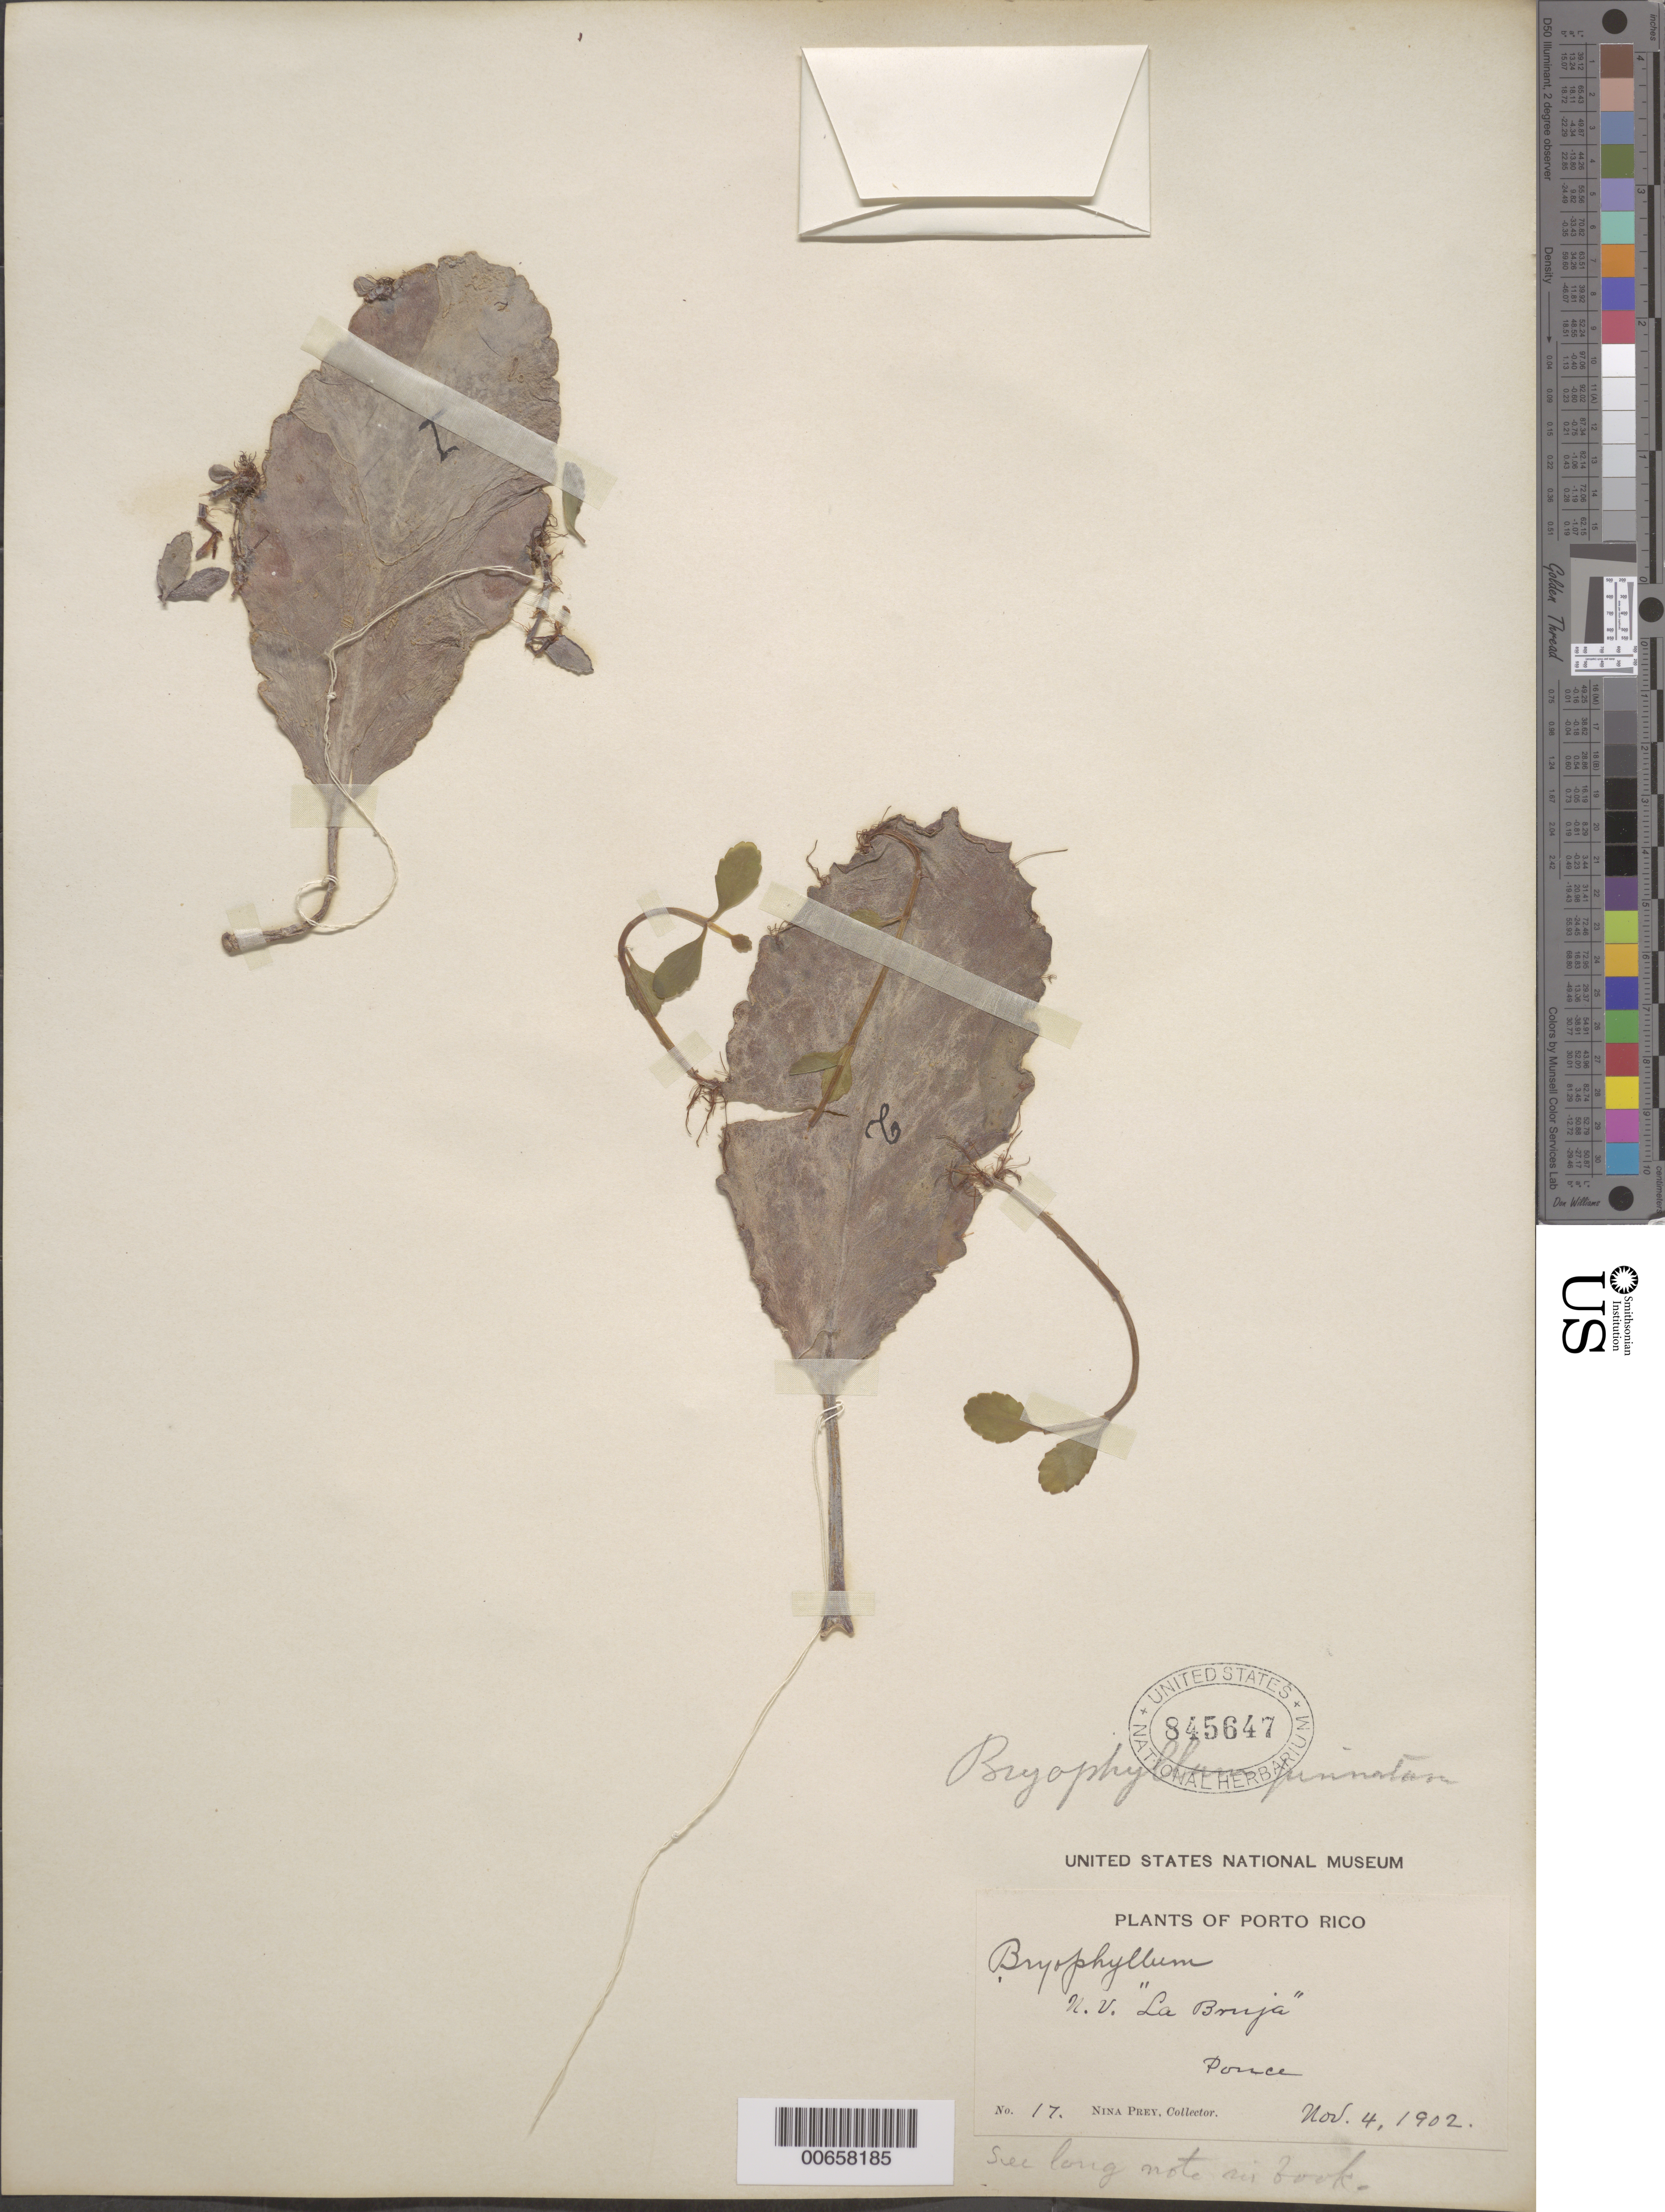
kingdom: Plantae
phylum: Tracheophyta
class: Magnoliopsida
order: Saxifragales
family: Crassulaceae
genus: Kalanchoe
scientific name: Kalanchoe pinnata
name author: (Lam.) Pers.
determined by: Strong, Mark T., (BOT), Smithsonian Institution - National Museum of Natural History (UNITED STATES)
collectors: N. Prey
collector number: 17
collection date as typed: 04 Nov 1902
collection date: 1902-11-04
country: Puerto Rico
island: Greater Antilles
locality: Ponce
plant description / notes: Common name: La Bruja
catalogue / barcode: US 845647